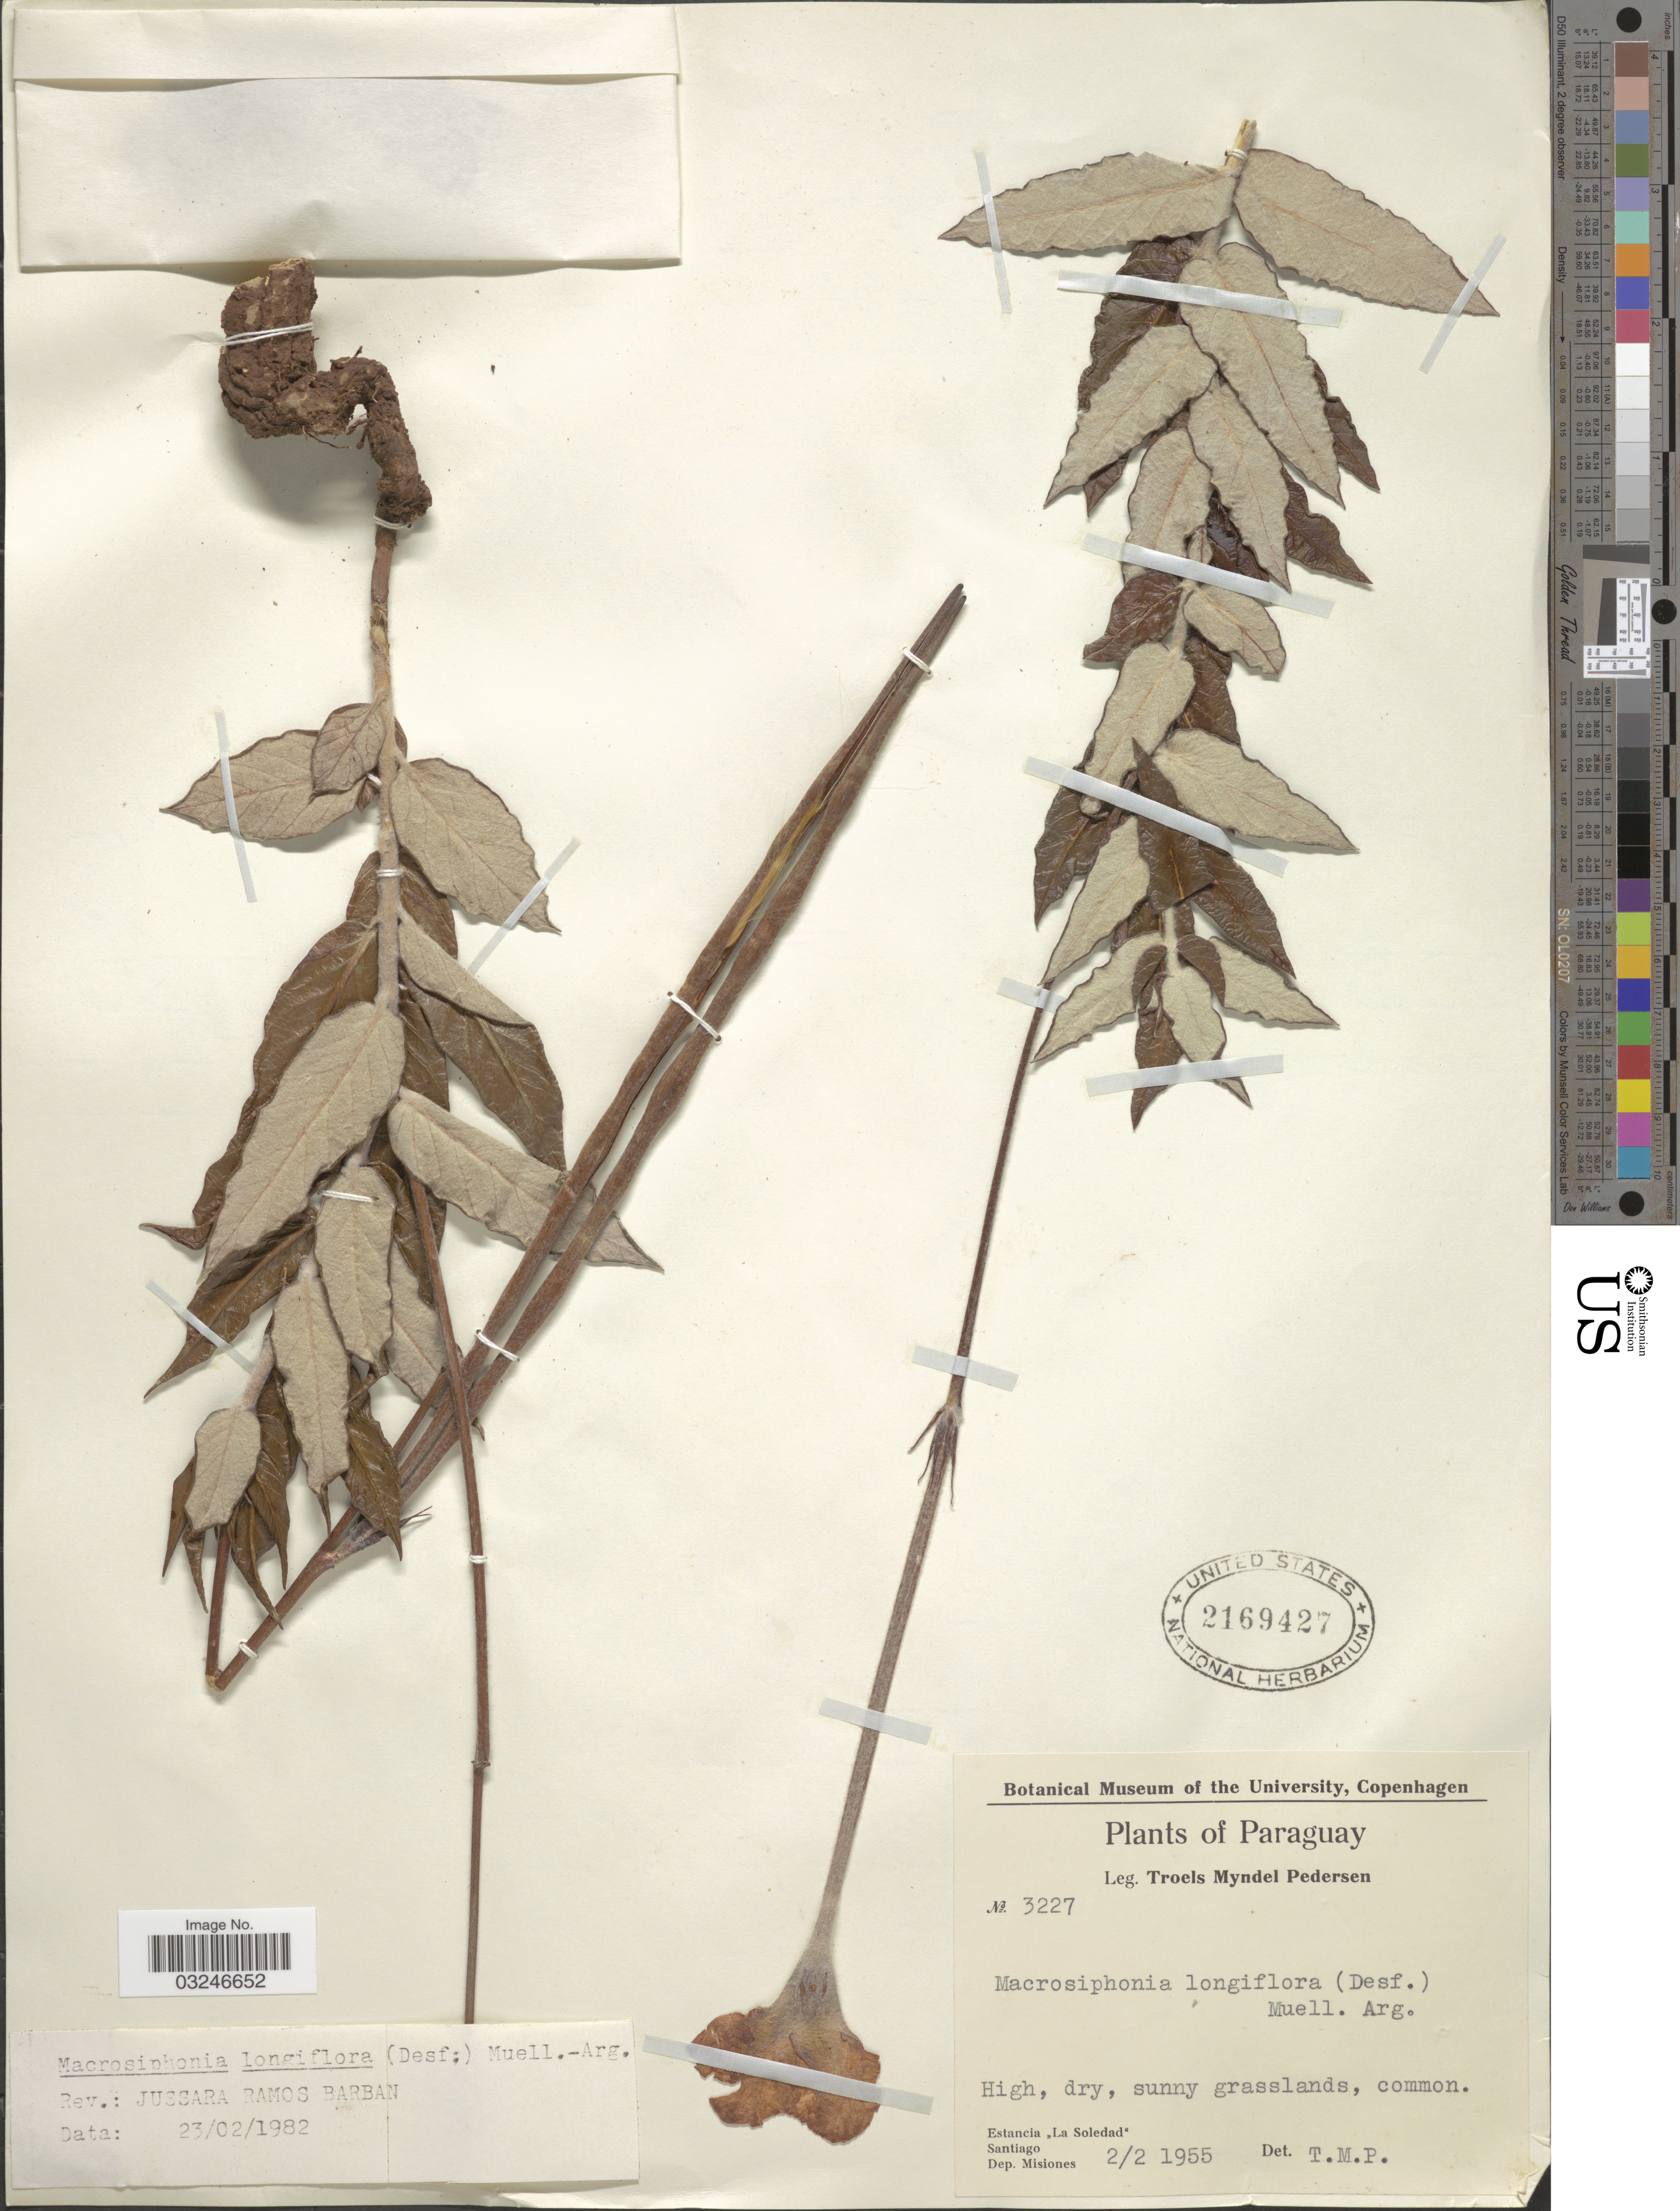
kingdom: Plantae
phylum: Tracheophyta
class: Magnoliopsida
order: Gentianales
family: Apocynaceae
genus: Macrosiphonia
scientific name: Macrosiphonia longiflora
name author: (Desf.) Müll. Arg.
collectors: T. Pederson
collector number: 3227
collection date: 1955-02-02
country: Paraguay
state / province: Misiones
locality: Estancia "La Soledad". Santiago. Dep. de Misiones.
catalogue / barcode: US 2169427